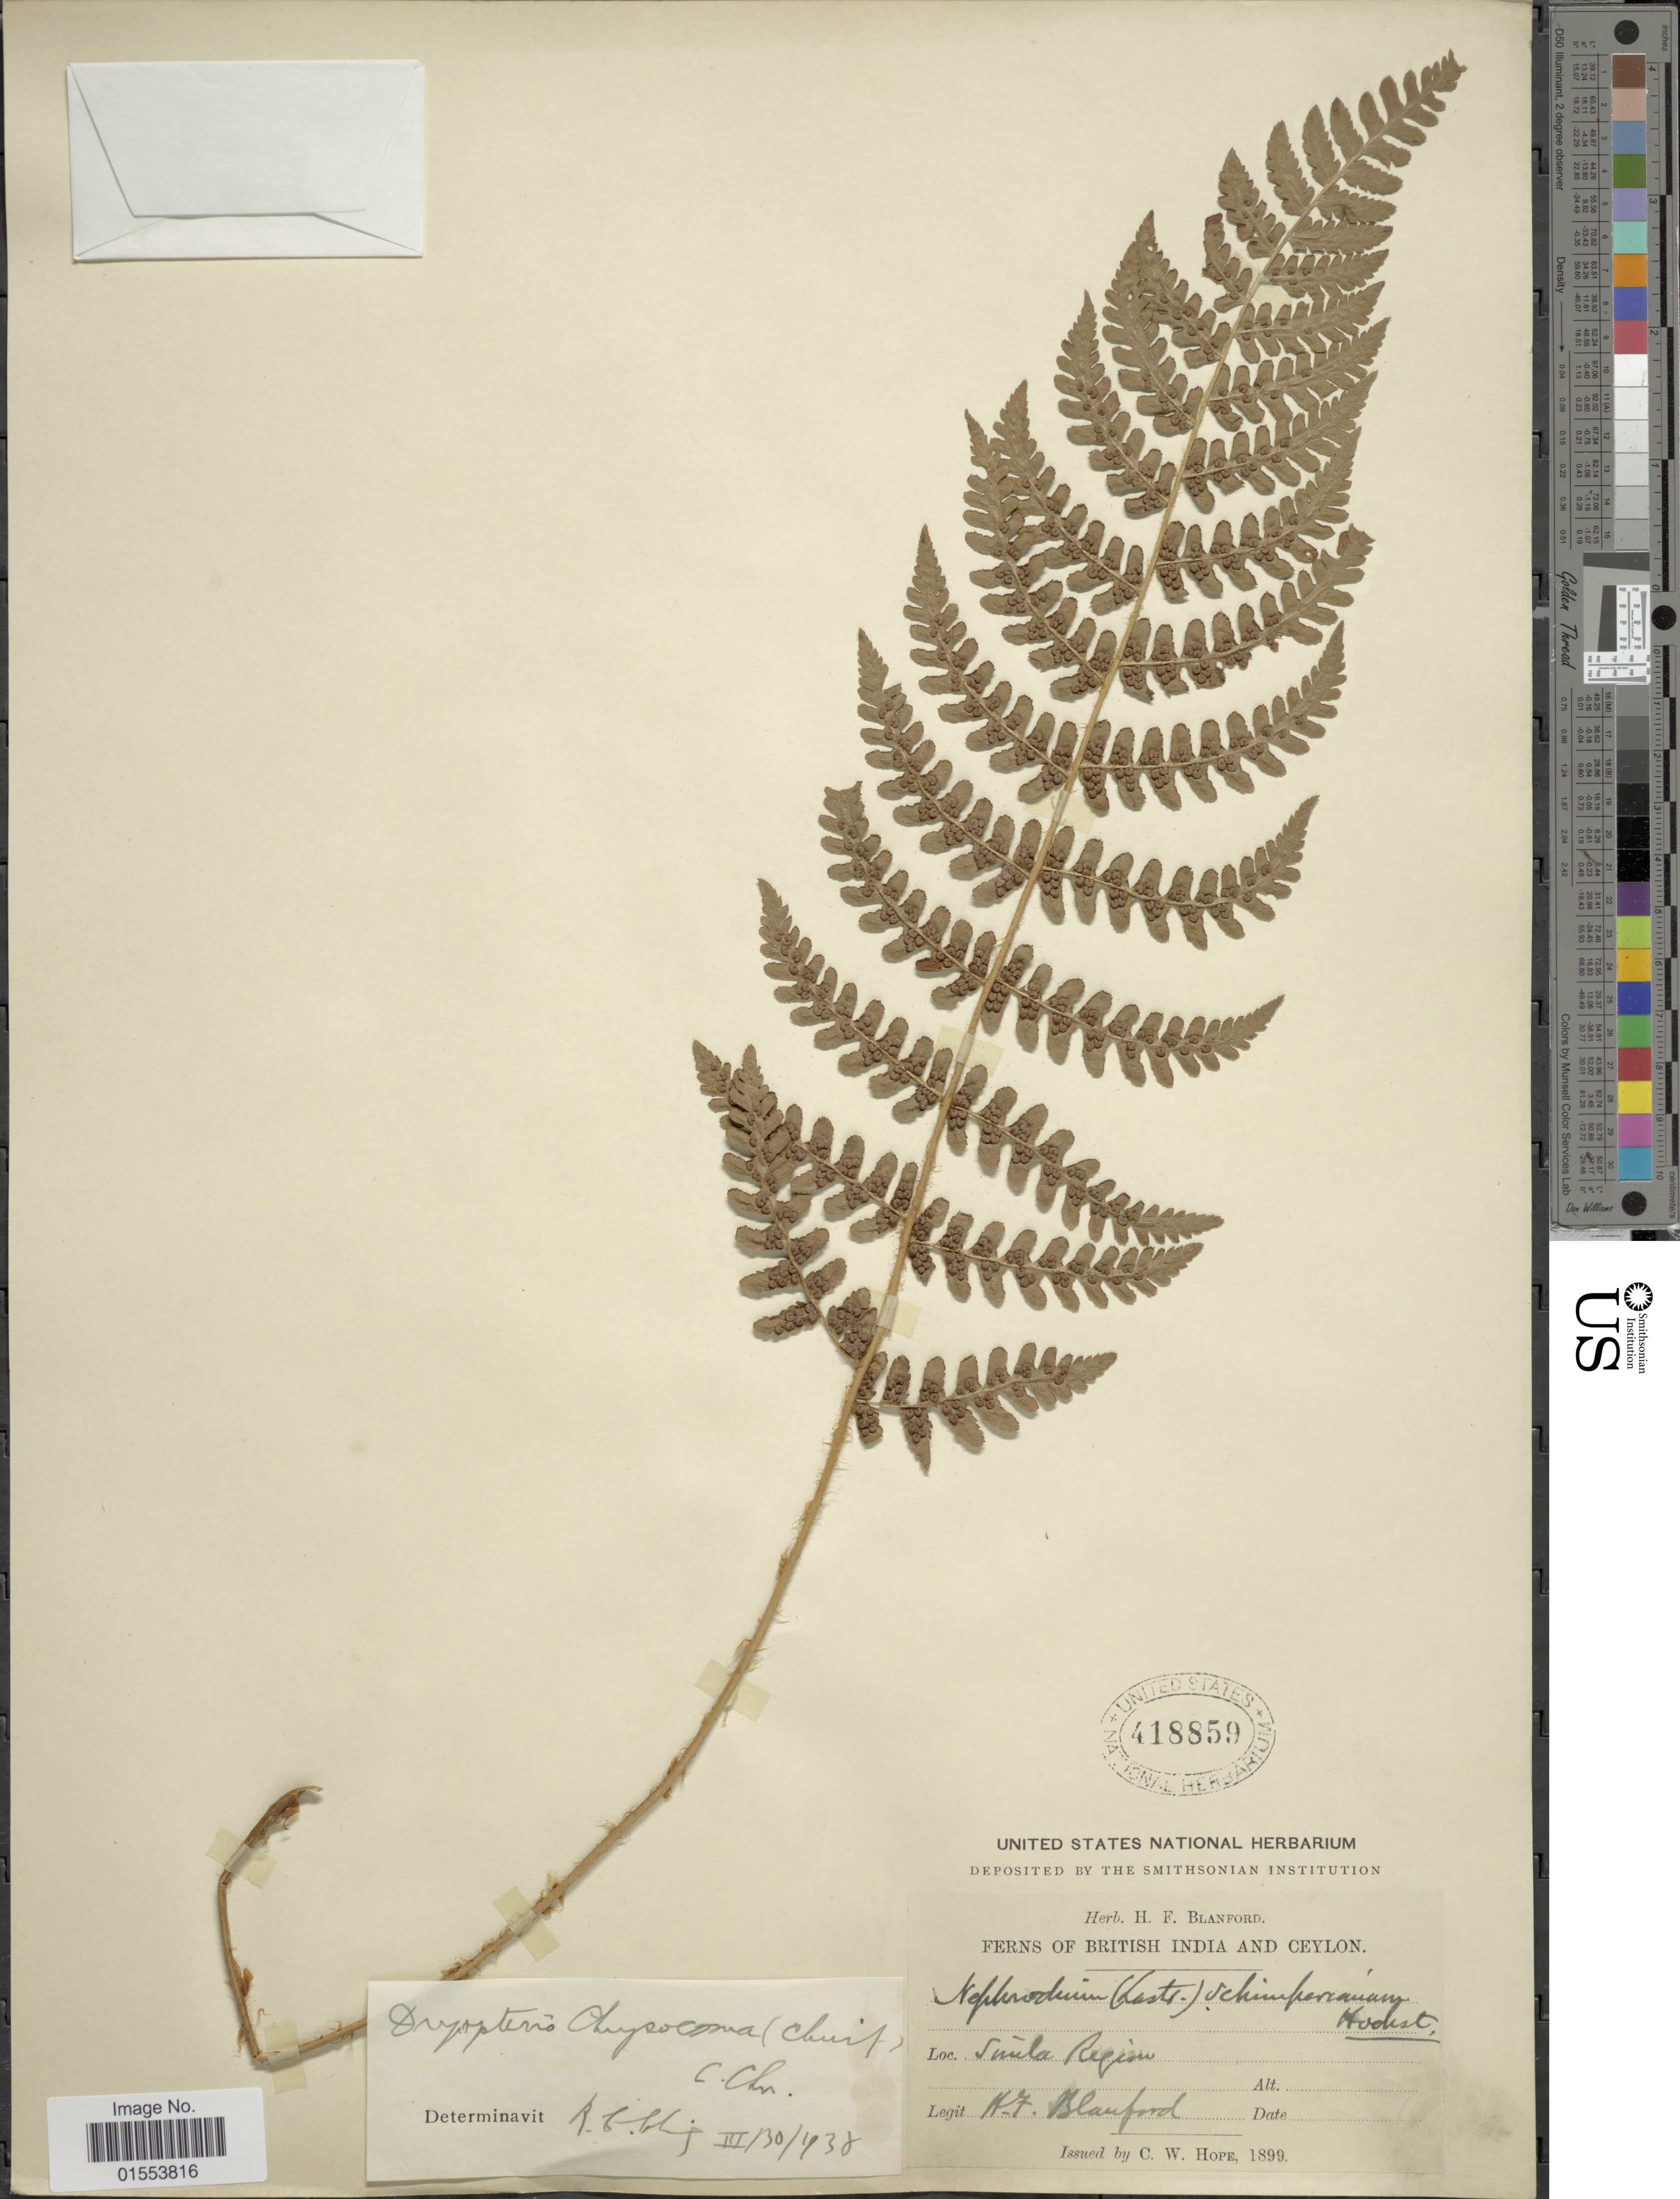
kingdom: Plantae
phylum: Tracheophyta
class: Polypodiopsida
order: Polypodiales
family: Dryopteridaceae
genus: Dryopteris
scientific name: Dryopteris chrysocoma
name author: (Christ) C. Chr.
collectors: H. Blanford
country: India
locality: Bristish India and Ceylon. Simla Region.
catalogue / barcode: US 418859